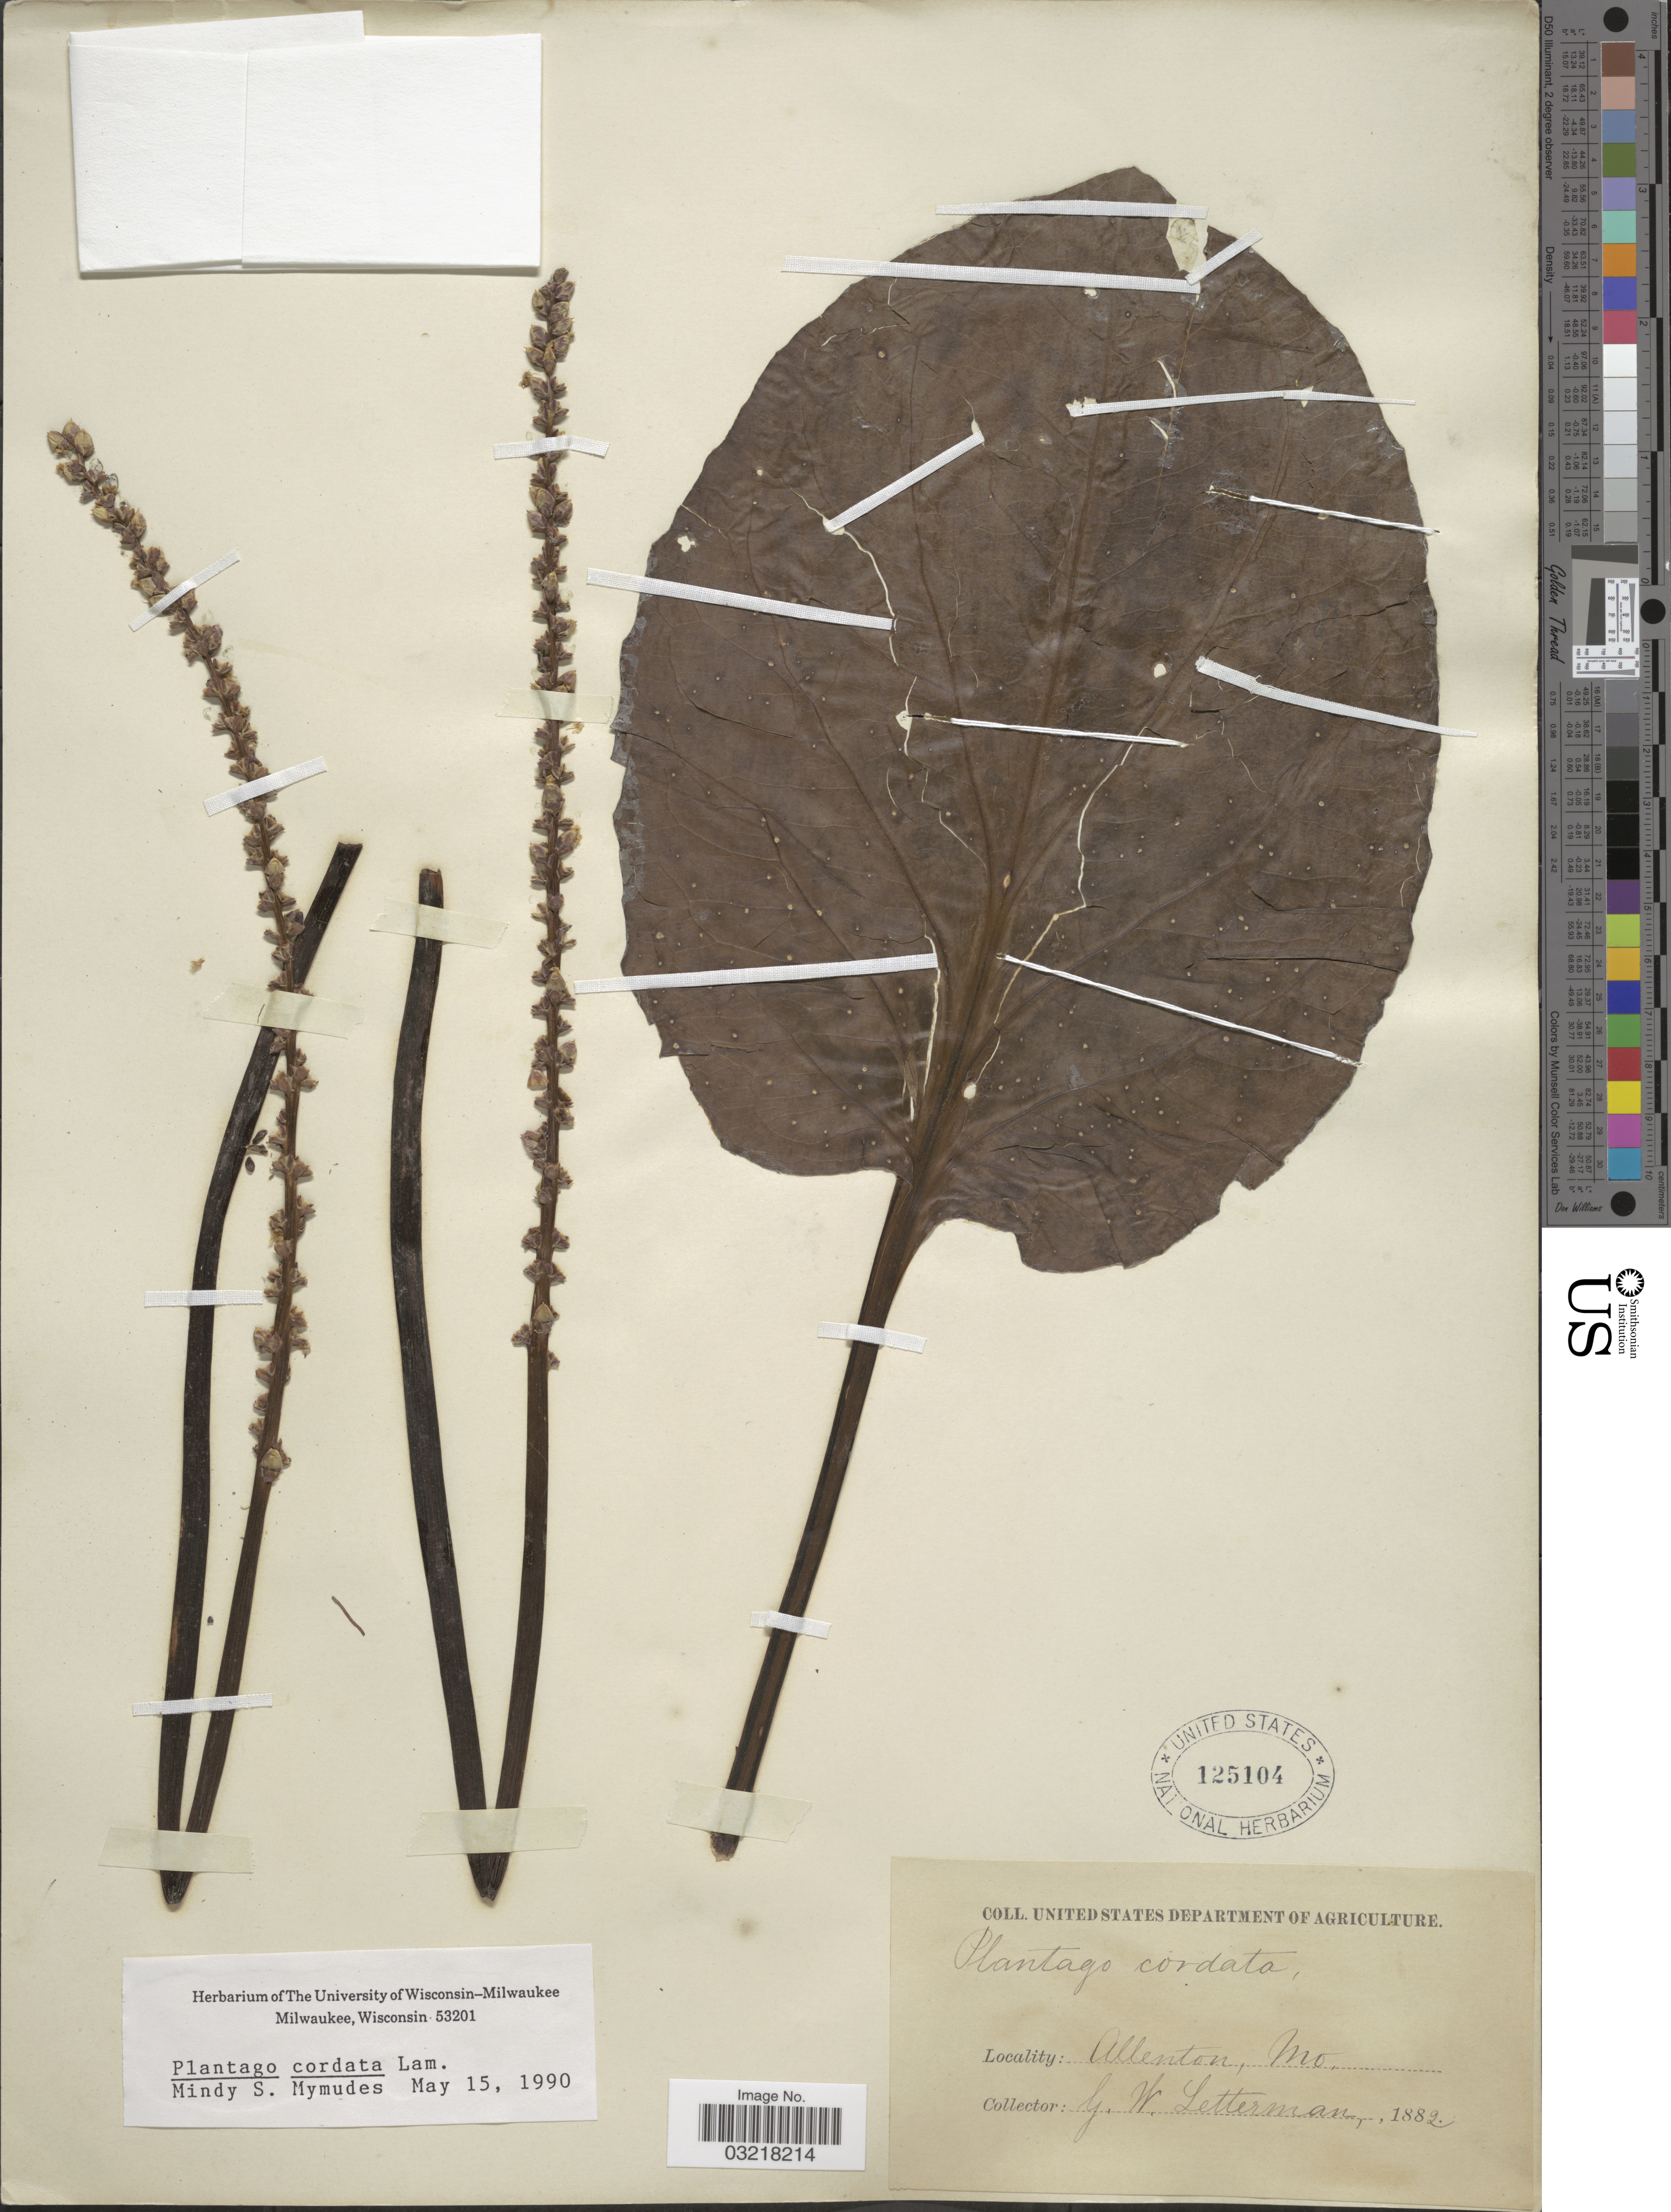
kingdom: Plantae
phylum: Tracheophyta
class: Magnoliopsida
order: Lamiales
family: Plantaginaceae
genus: Plantago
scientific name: Plantago cordata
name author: Lam.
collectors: G. W. Letterman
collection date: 1882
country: United States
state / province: Missouri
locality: Allenton.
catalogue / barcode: US 125104